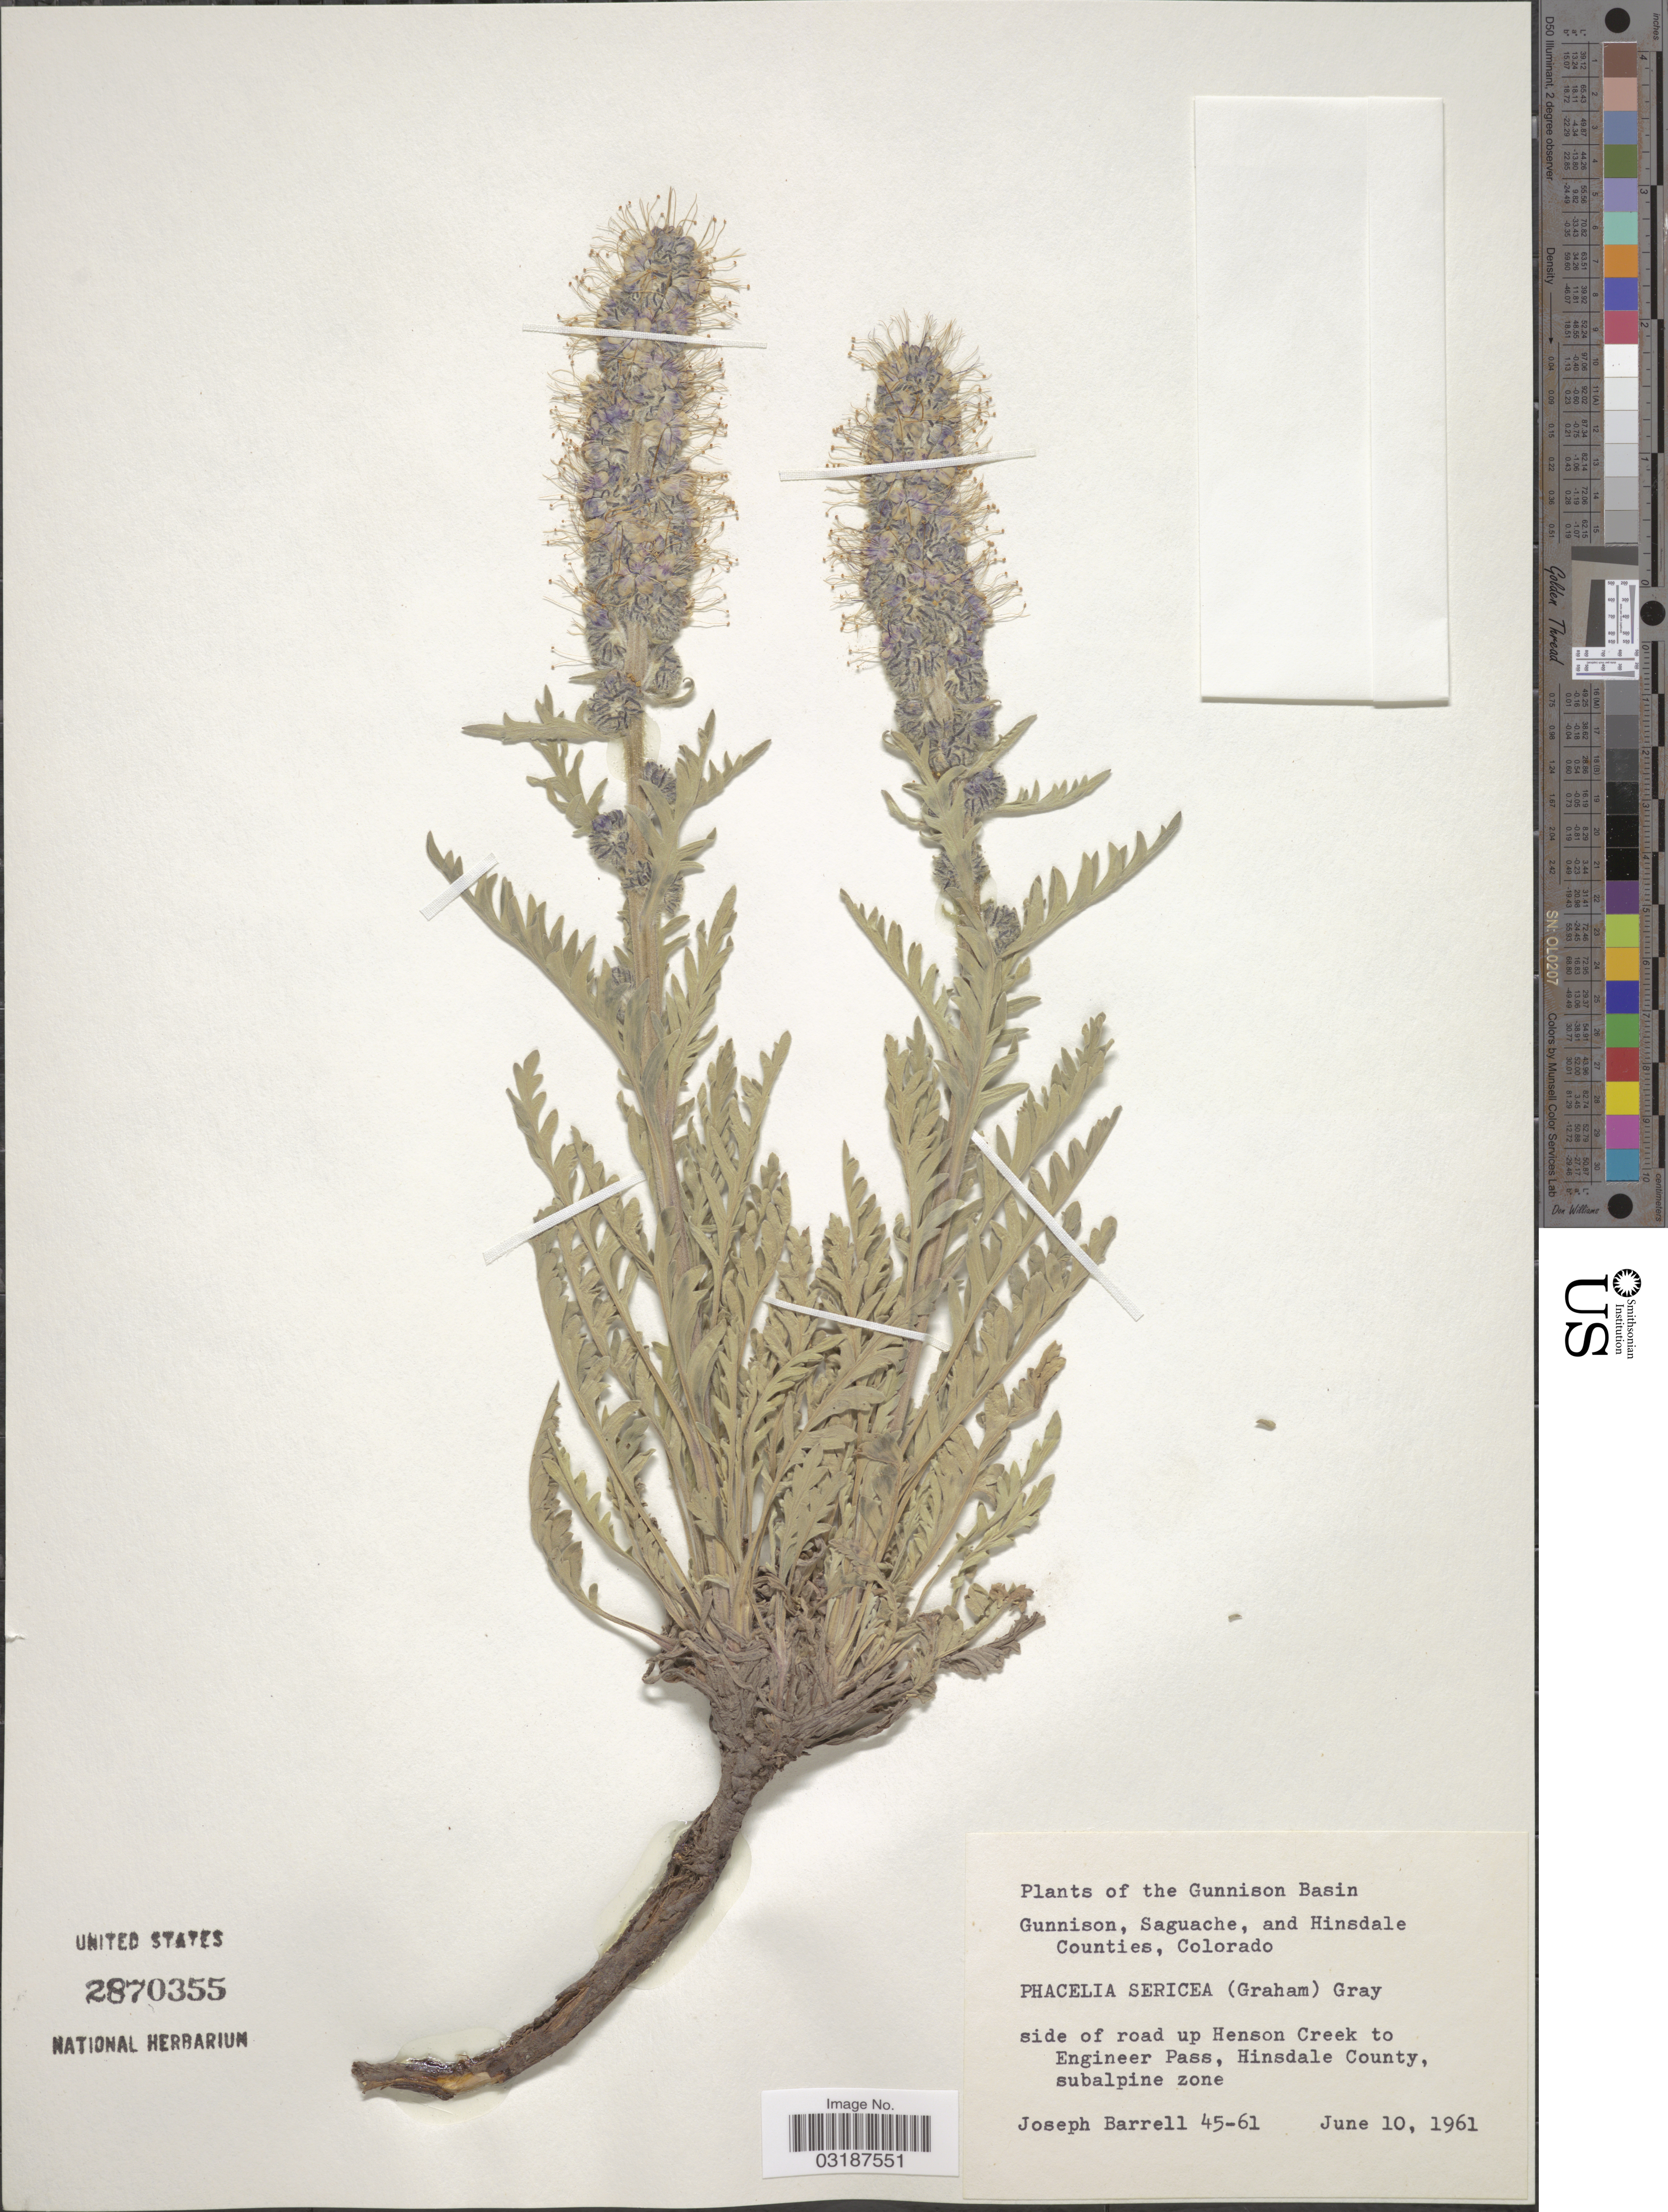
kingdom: Plantae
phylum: Tracheophyta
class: Magnoliopsida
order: Boraginales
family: Hydrophyllaceae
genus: Phacelia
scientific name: Phacelia sericea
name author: (Graham) A. Gray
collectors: J. Barrell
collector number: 45-61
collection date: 1961-06-10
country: United States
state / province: Colorado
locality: The Gunnison Basin, side of road up Henson Creek to Engineer Pass, Hinsdale County, subalpine zone.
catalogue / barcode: US 2870355